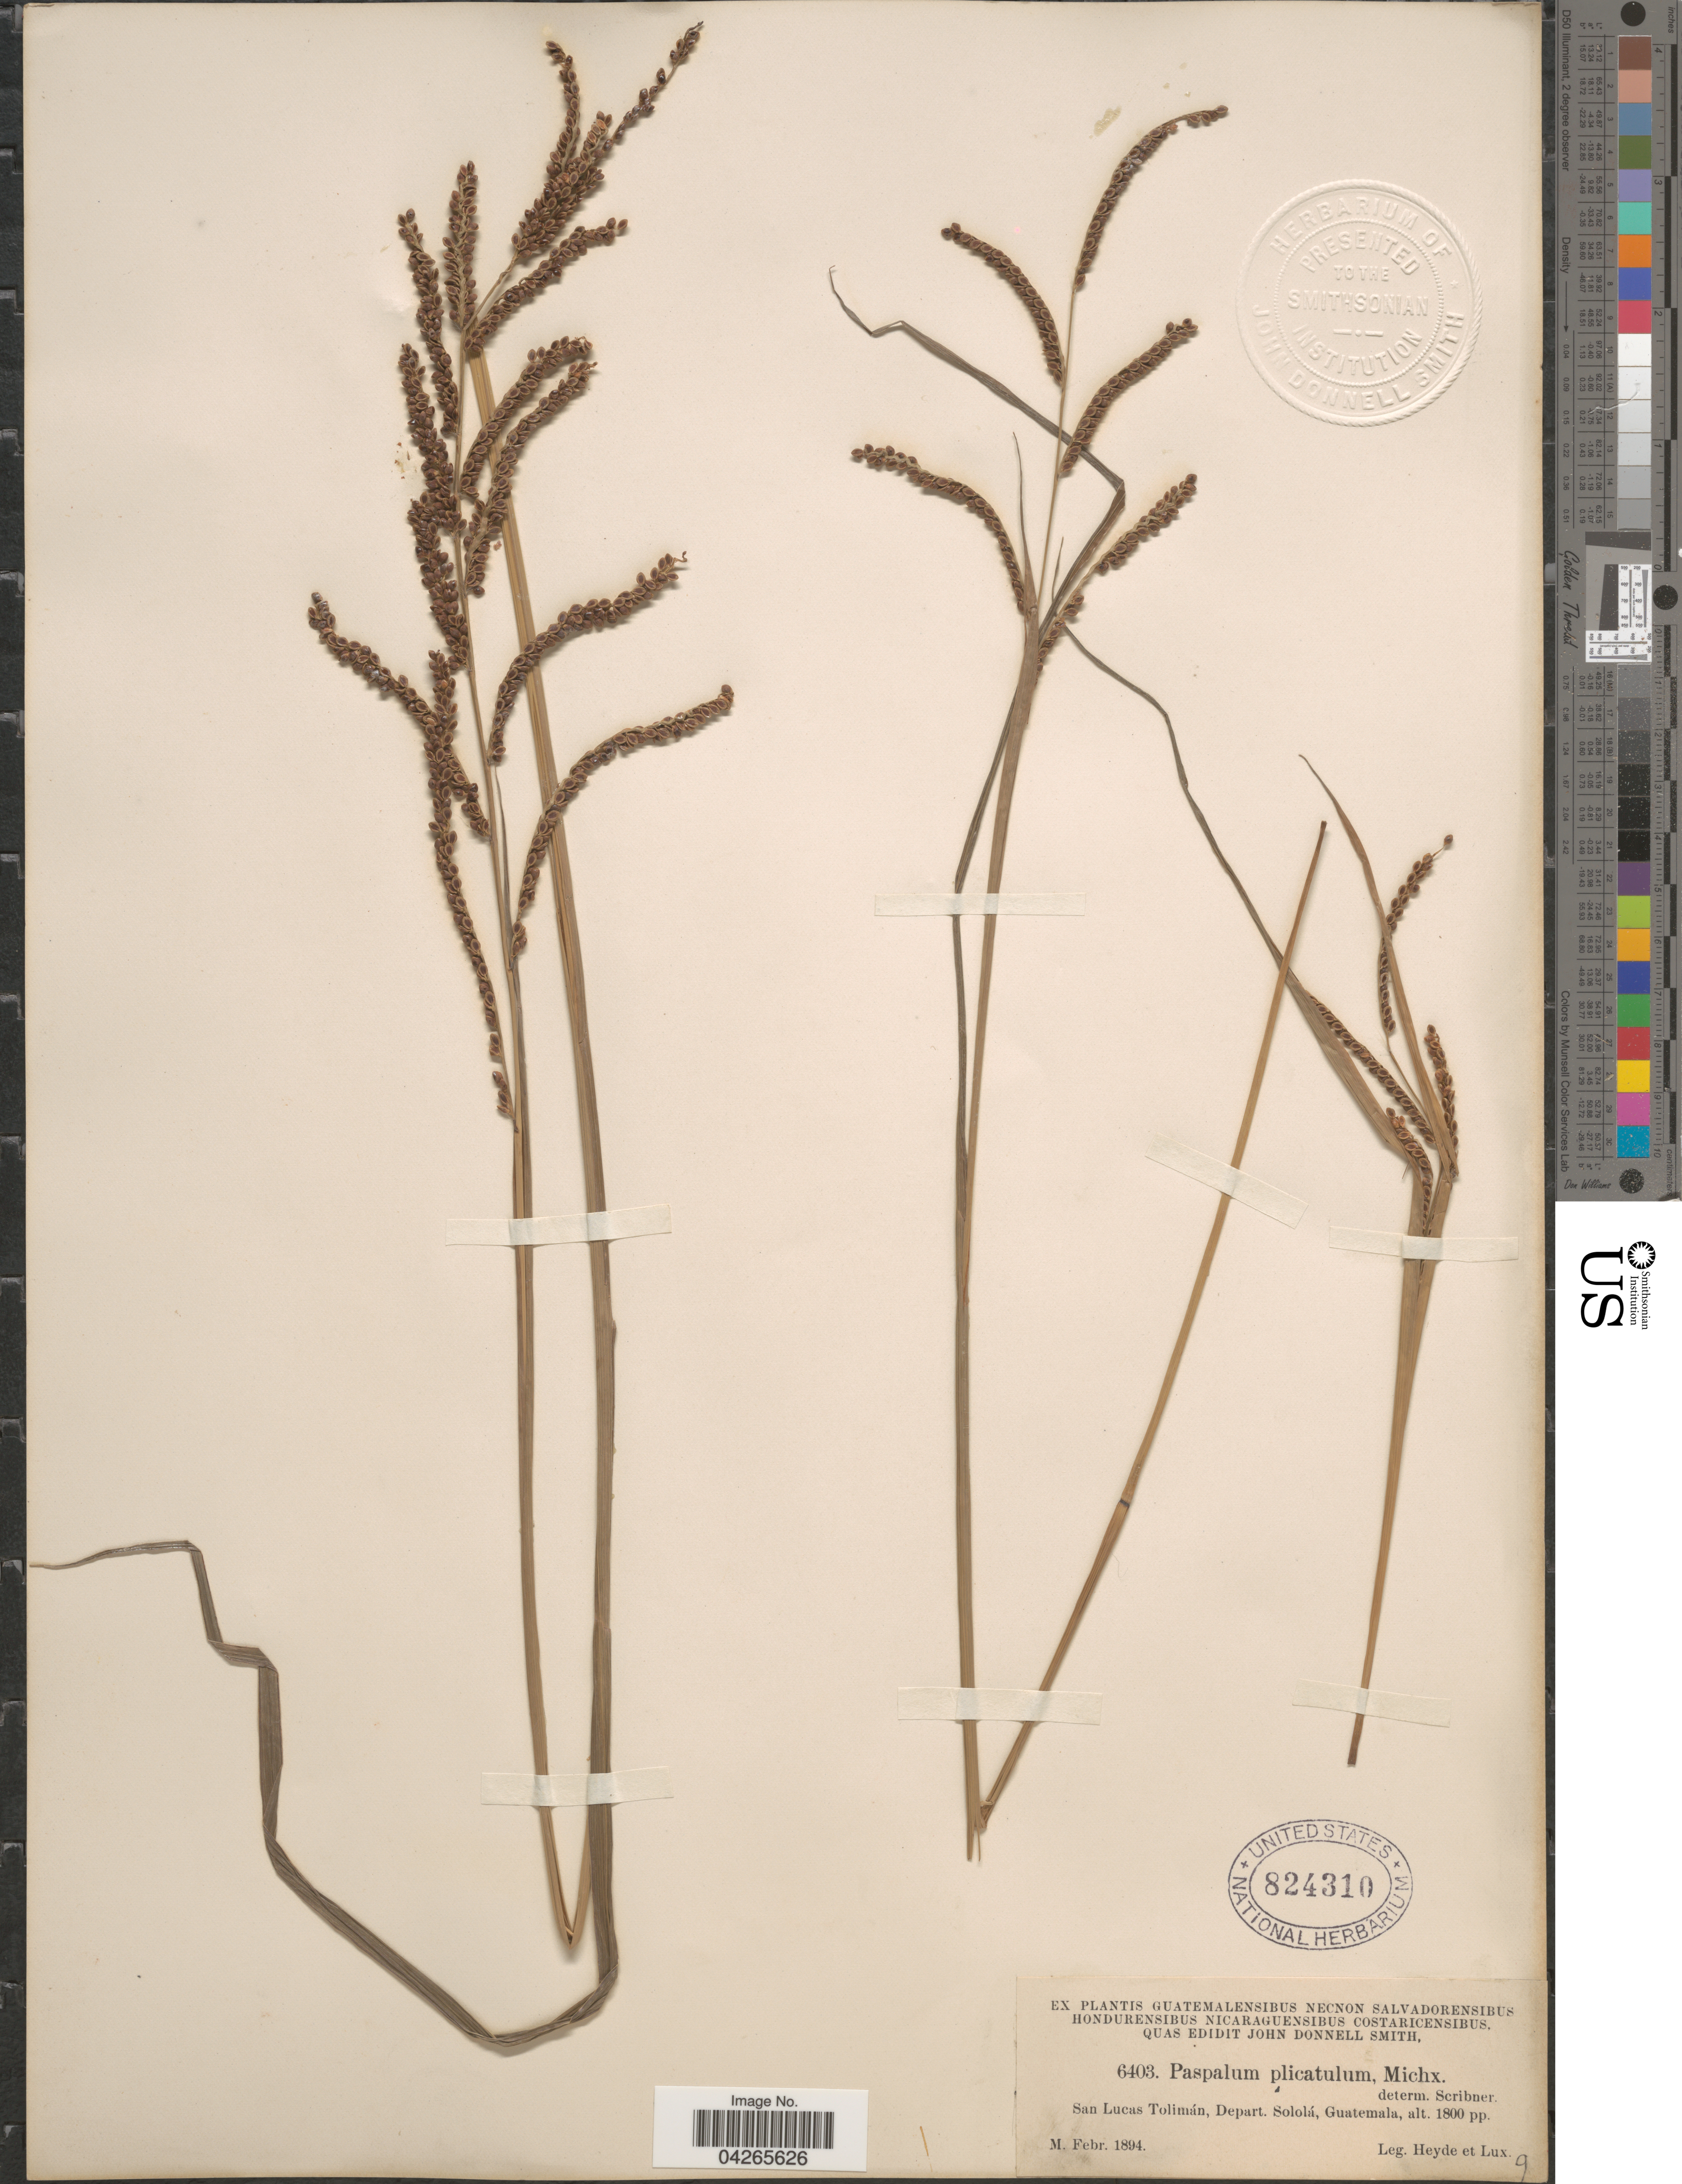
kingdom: Plantae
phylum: Tracheophyta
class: Liliopsida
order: Poales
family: Poaceae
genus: Paspalum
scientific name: Paspalum plicatulum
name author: Michx.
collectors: Heyde & Lux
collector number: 6403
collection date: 1894-02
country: Guatemala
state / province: Solola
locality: San Lucas Tolimán, Depart. Sololá.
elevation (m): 549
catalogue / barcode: US 824310